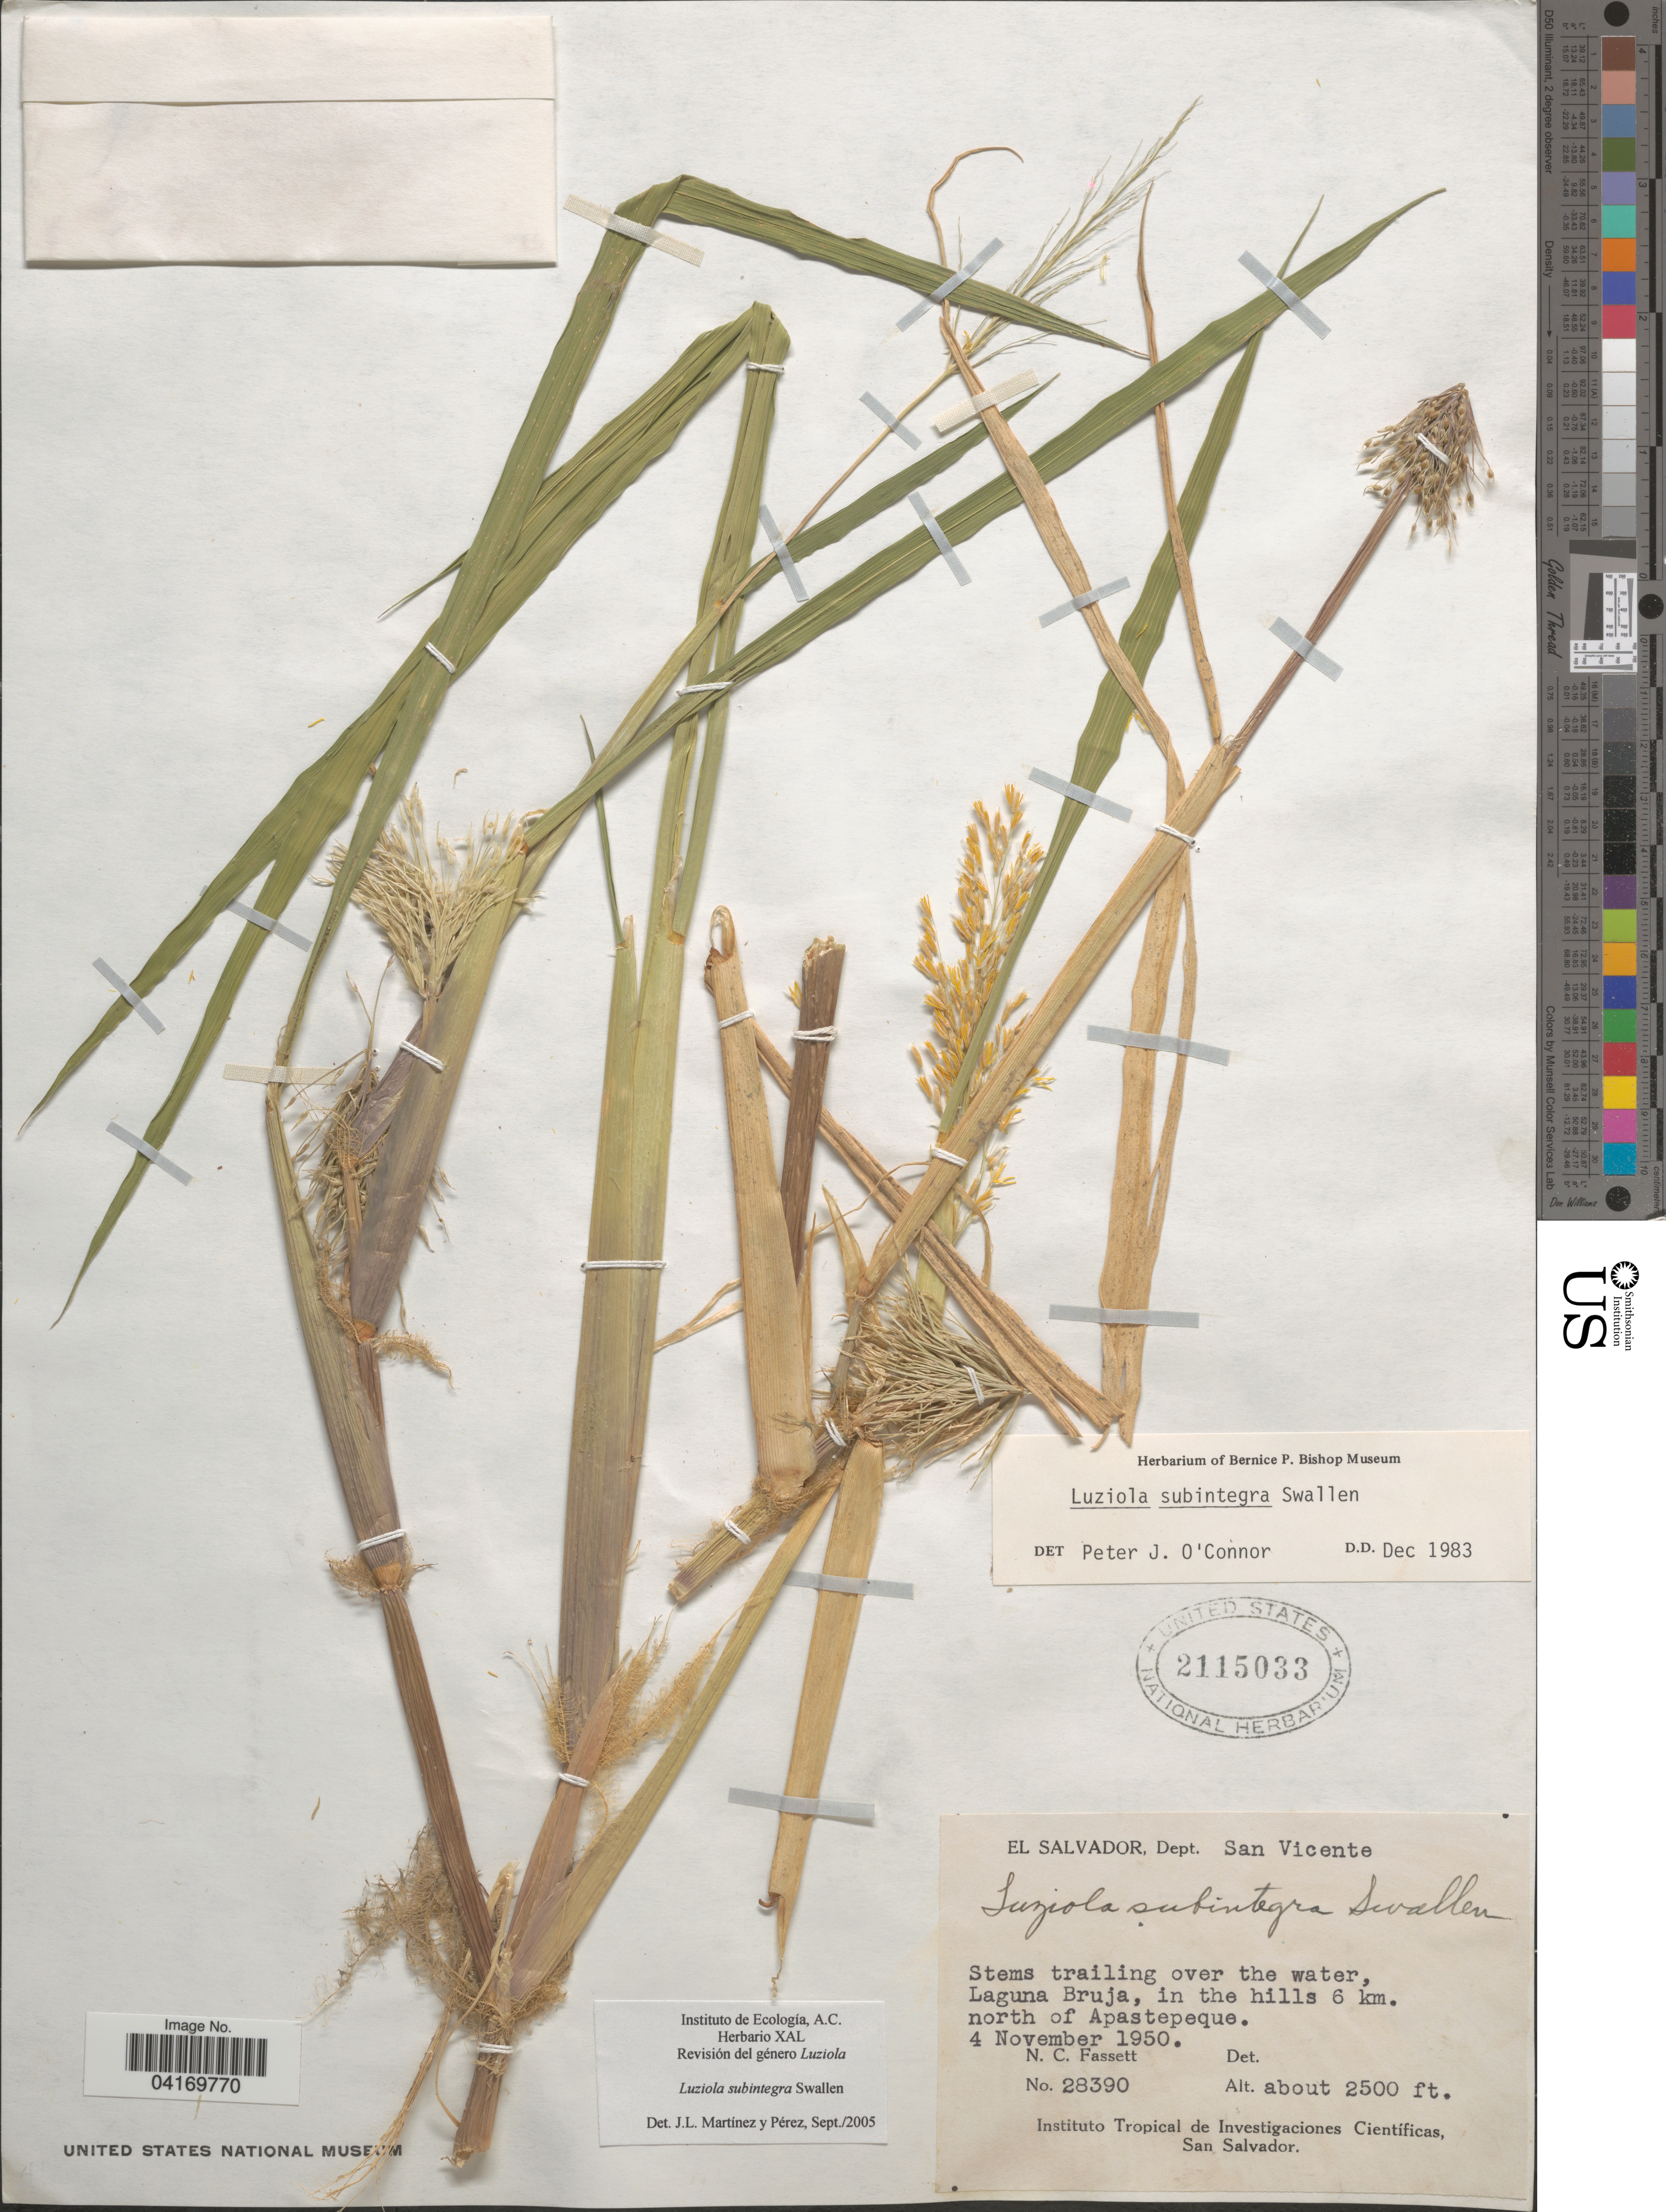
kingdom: Plantae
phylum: Tracheophyta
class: Liliopsida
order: Poales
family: Poaceae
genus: Luziola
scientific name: Luziola subintegra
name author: Swallen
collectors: N. C. Fassett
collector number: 28390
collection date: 1950-11-04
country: El Salvador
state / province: San Vincente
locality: Dept. San Vicente. Laguna Bruja, in the hills 6 km. north of Apastepeque.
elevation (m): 762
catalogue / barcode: US 2115033